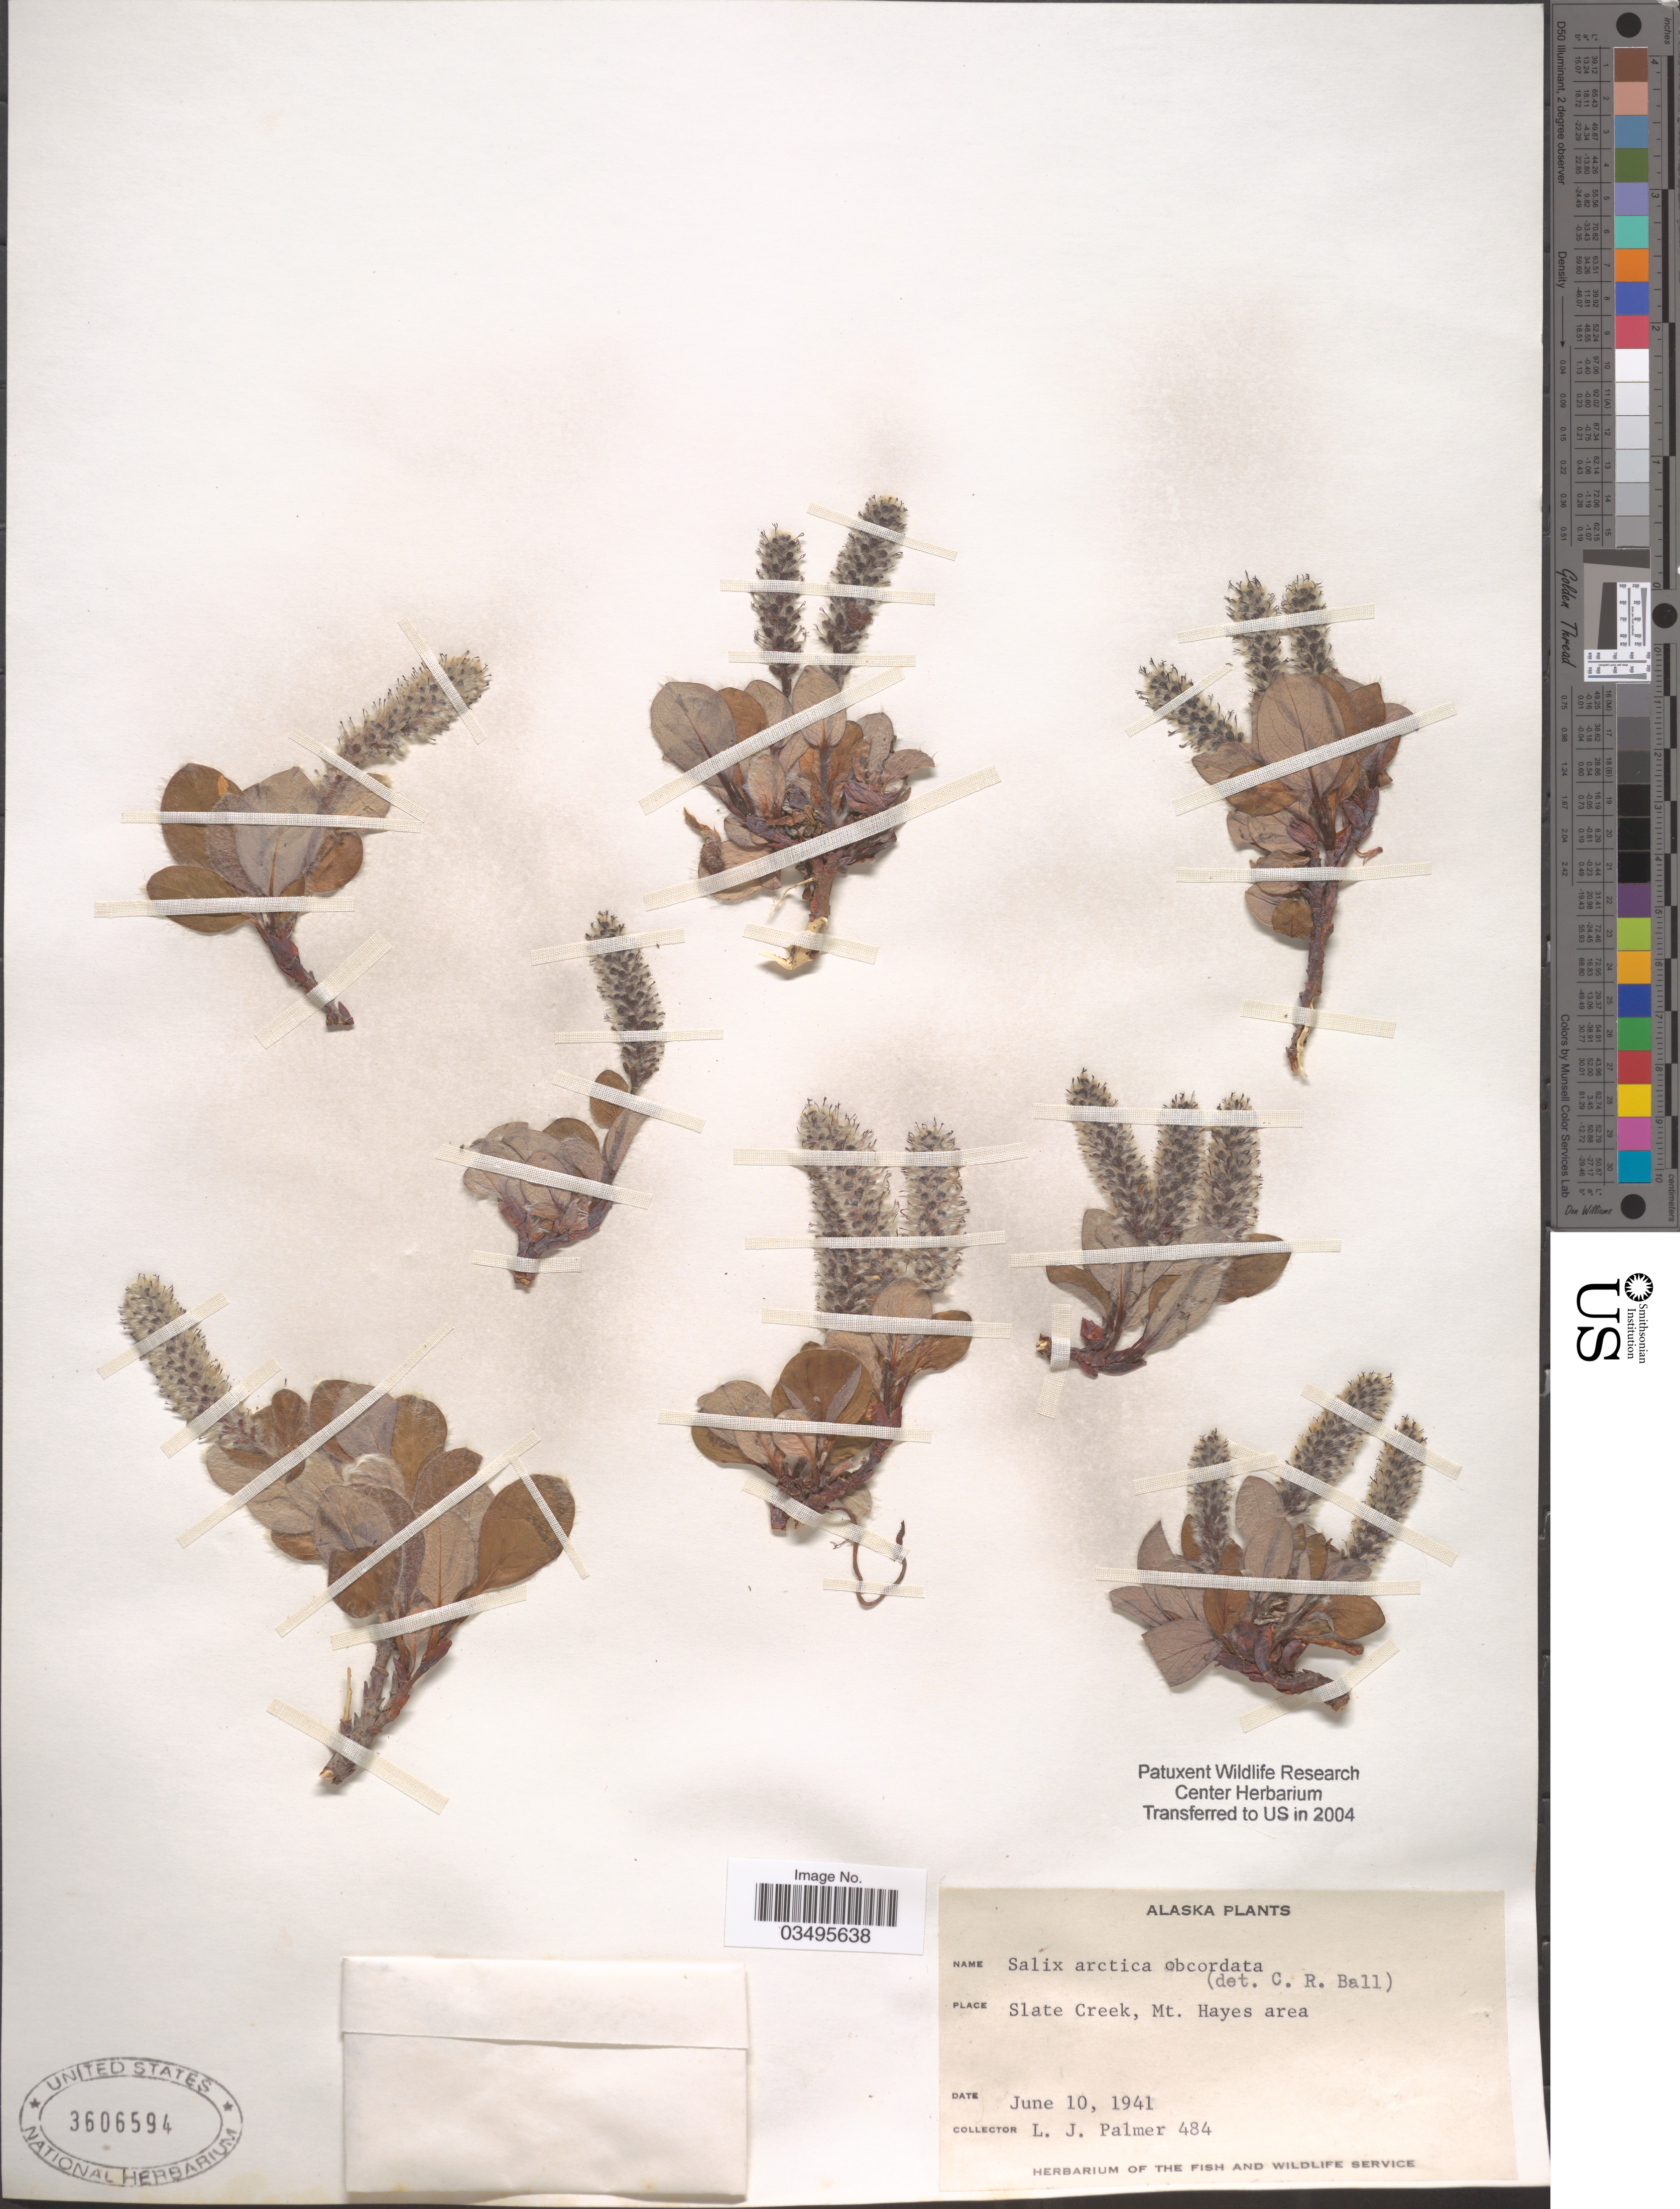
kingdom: Plantae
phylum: Tracheophyta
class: Magnoliopsida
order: Malpighiales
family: Salicaceae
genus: Salix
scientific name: Salix arctica var. obcordata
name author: (Andersson) Rydb.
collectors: L. J. Palmer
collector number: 484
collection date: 1941-06-10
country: United States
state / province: Alaska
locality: Slate Creek, Mt. Hayes area.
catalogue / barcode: US 3606594